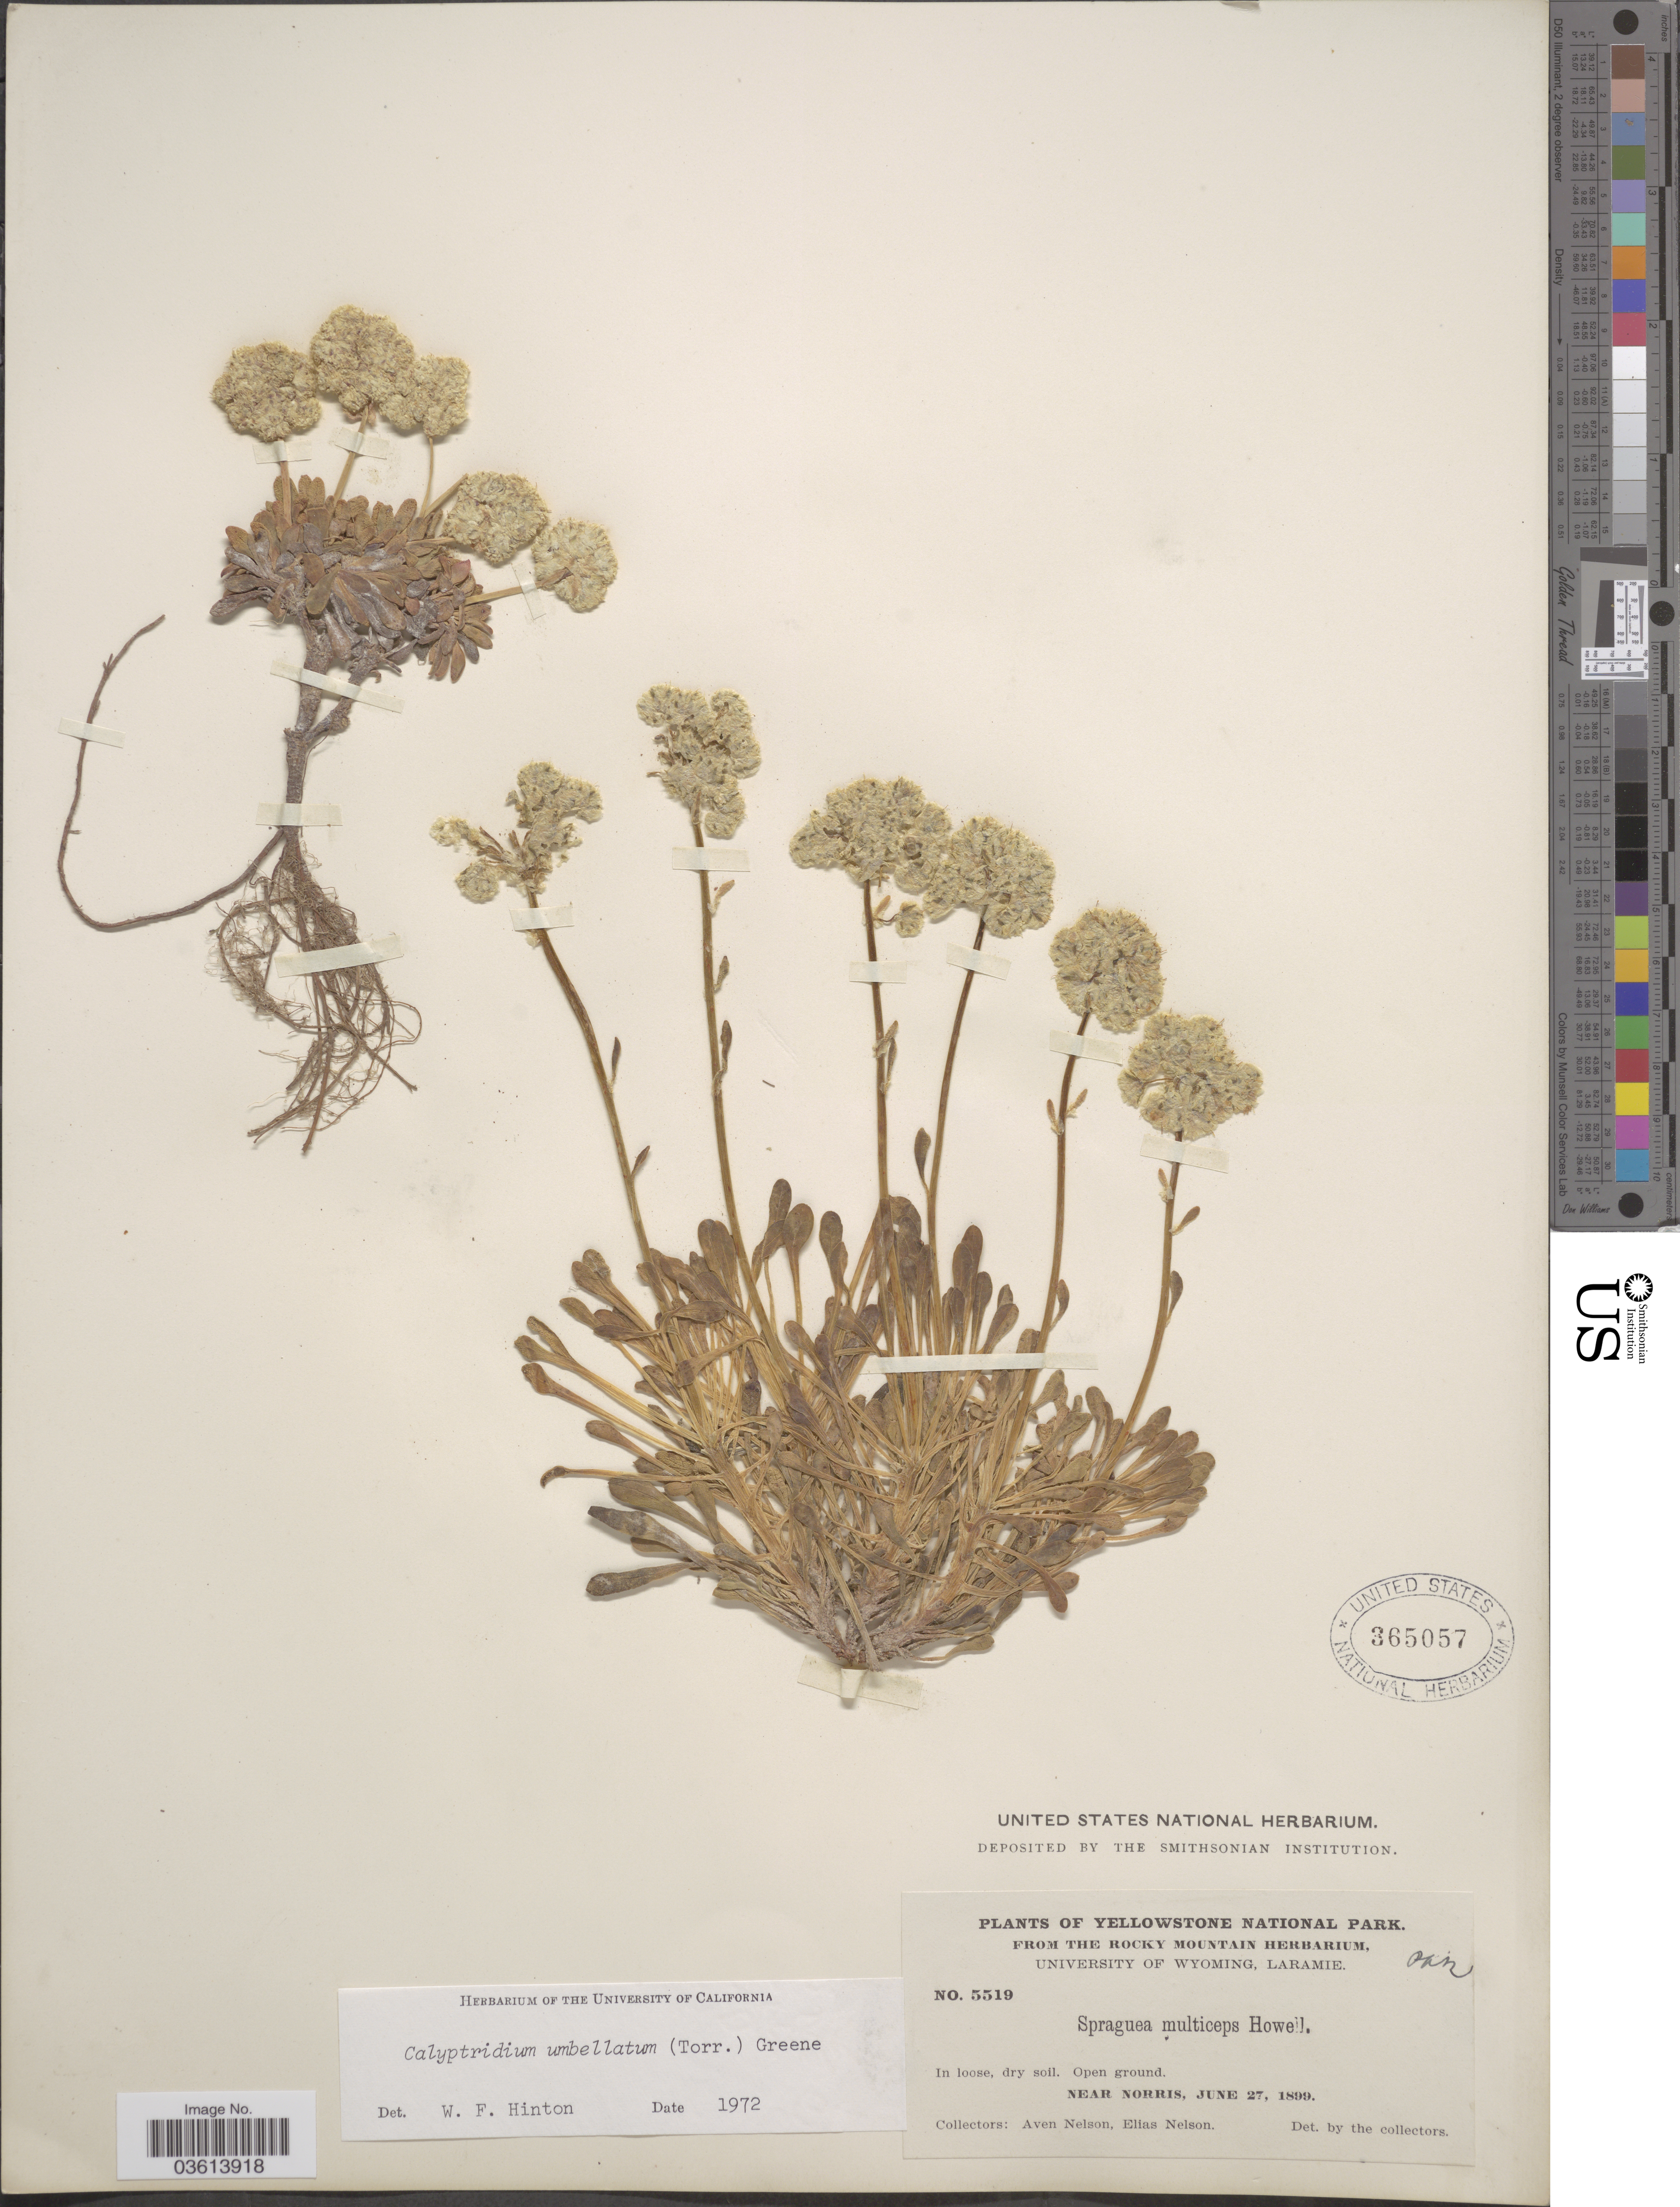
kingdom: Plantae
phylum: Tracheophyta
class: Magnoliopsida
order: Caryophyllales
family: Montiaceae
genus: Calyptridium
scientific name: Calyptridium umbellatum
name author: (Torr.) Greene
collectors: A. Nelson & E. Nelson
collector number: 5519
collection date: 1899-06-27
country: United States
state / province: Wyoming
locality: Yellowstone National Park. Near Norris.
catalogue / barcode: US 365057